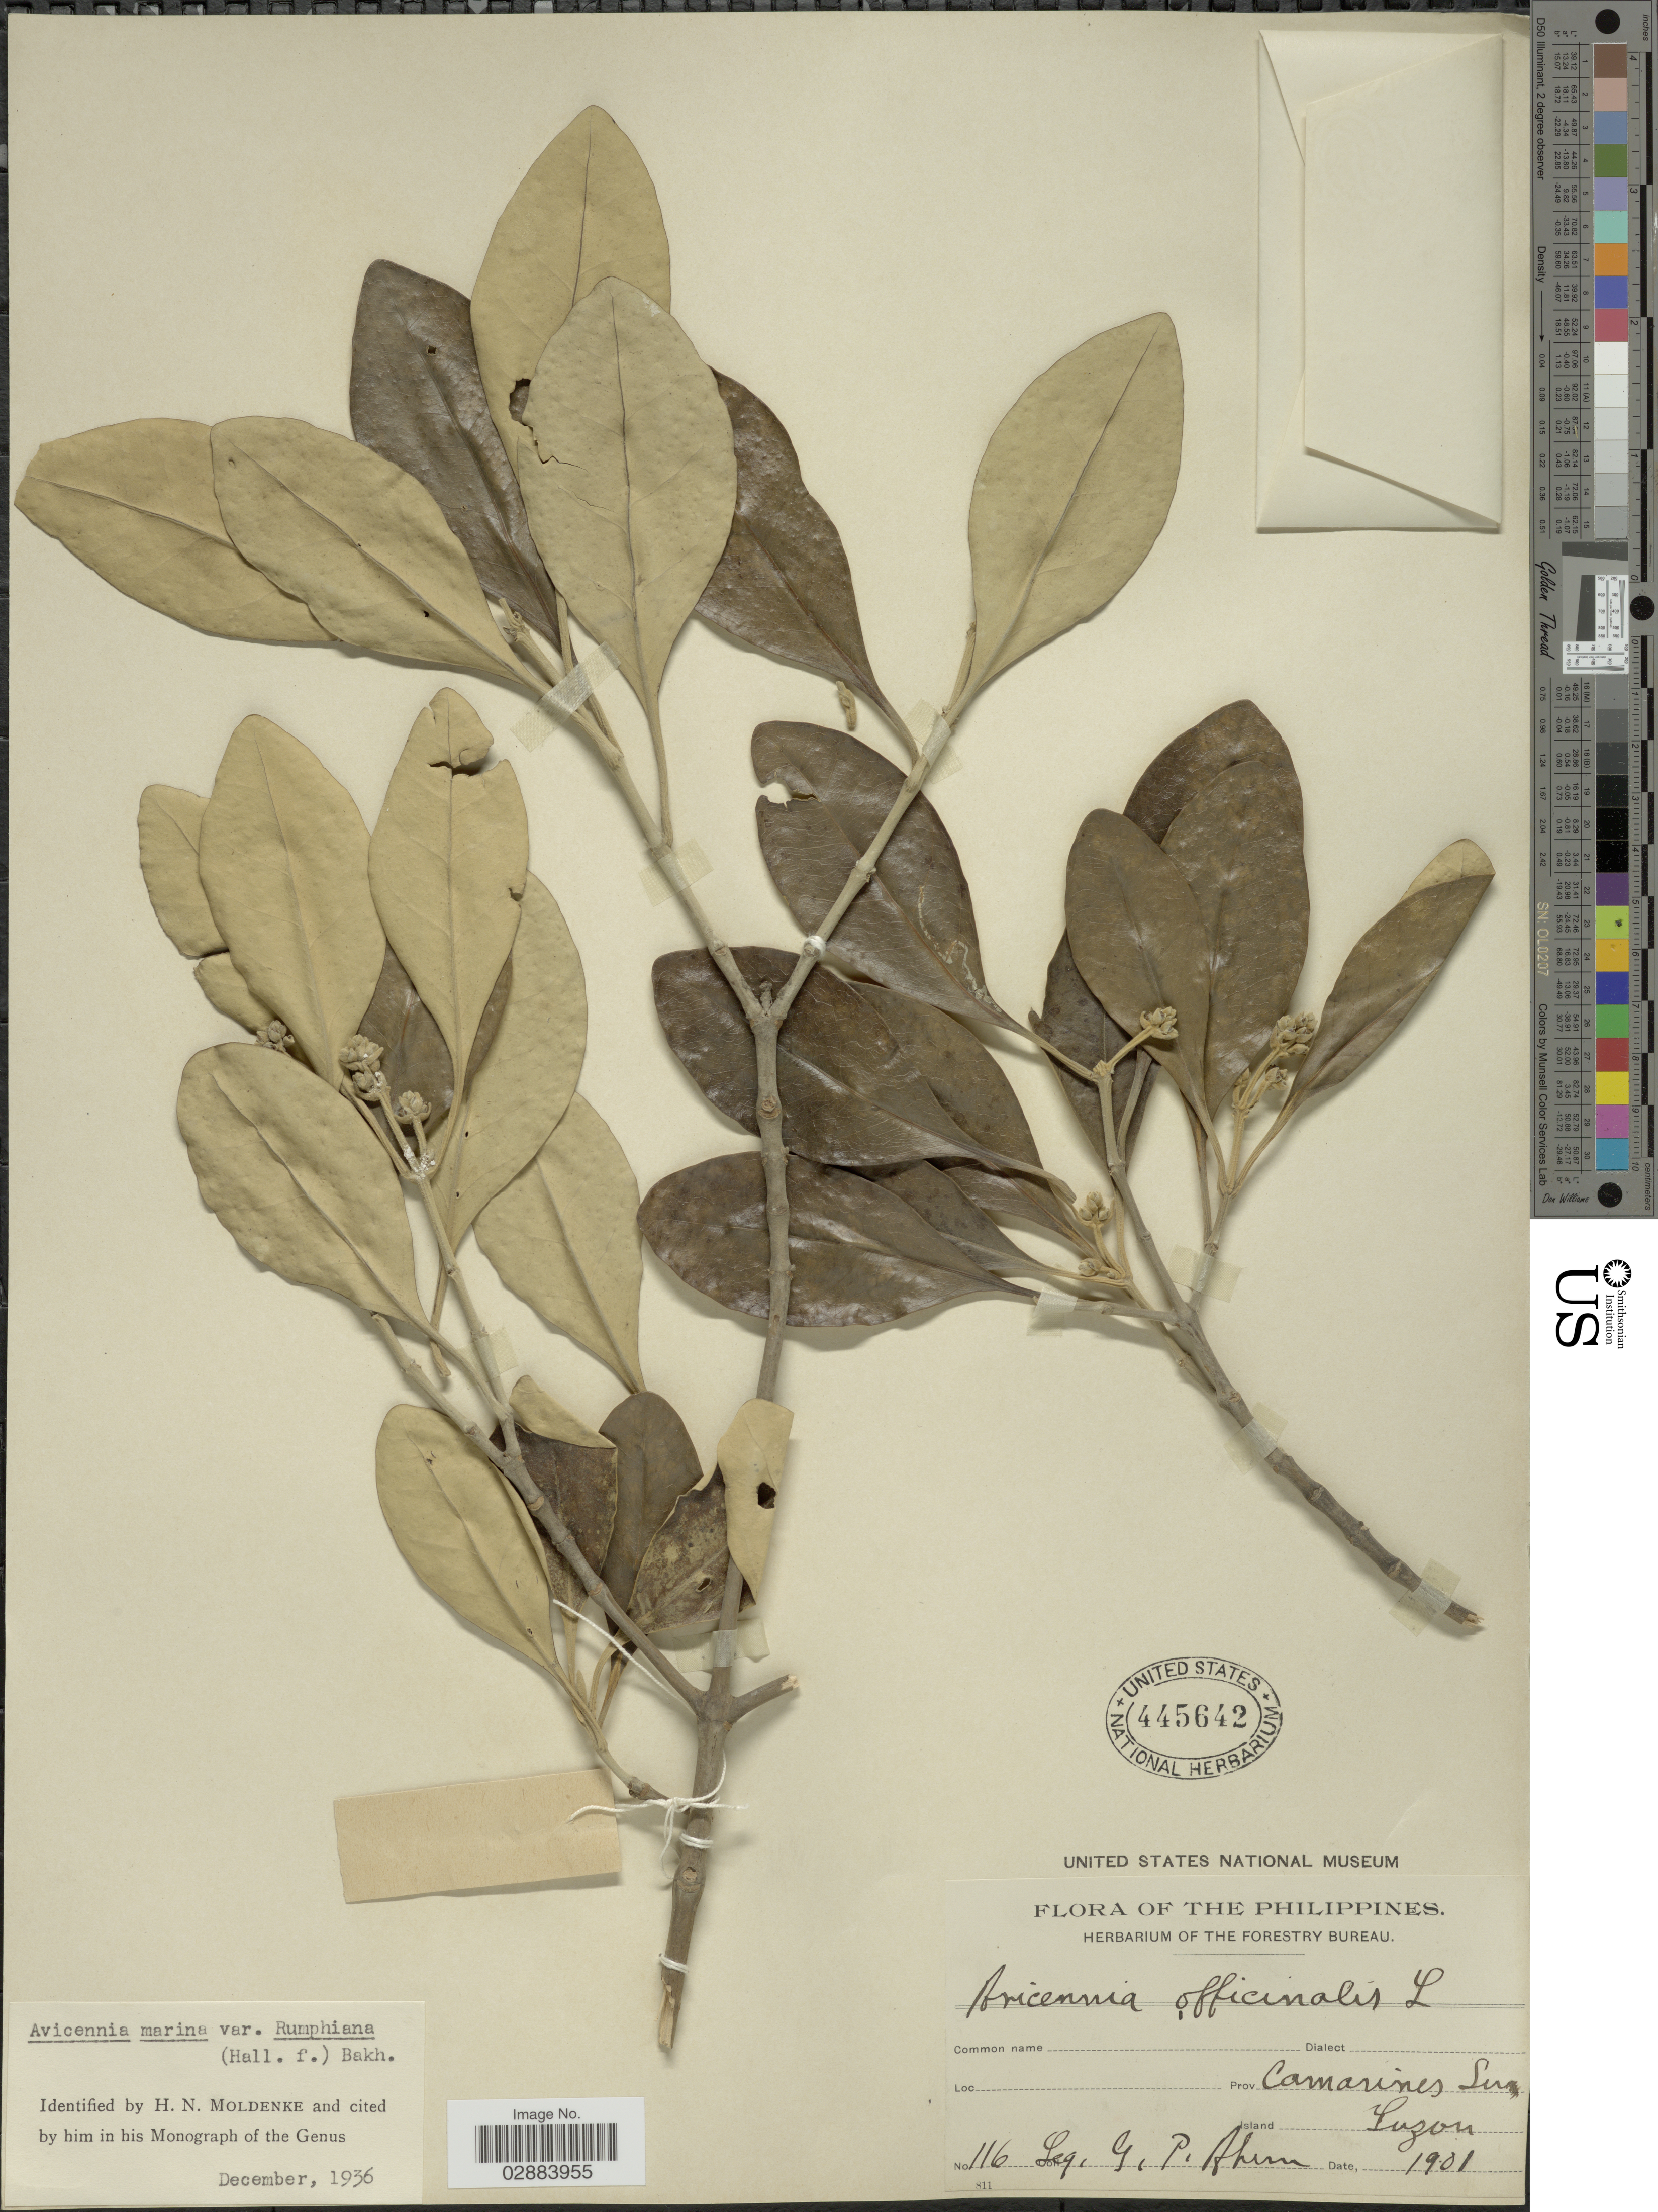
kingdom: Plantae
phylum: Tracheophyta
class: Magnoliopsida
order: Lamiales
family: Acanthaceae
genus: Avicennia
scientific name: Avicennia marina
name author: (Forssk.) Vierh.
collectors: G. Ahern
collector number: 116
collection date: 1901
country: Philippines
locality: Prov. Camarines Sur, Luzon.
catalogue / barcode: US 445642